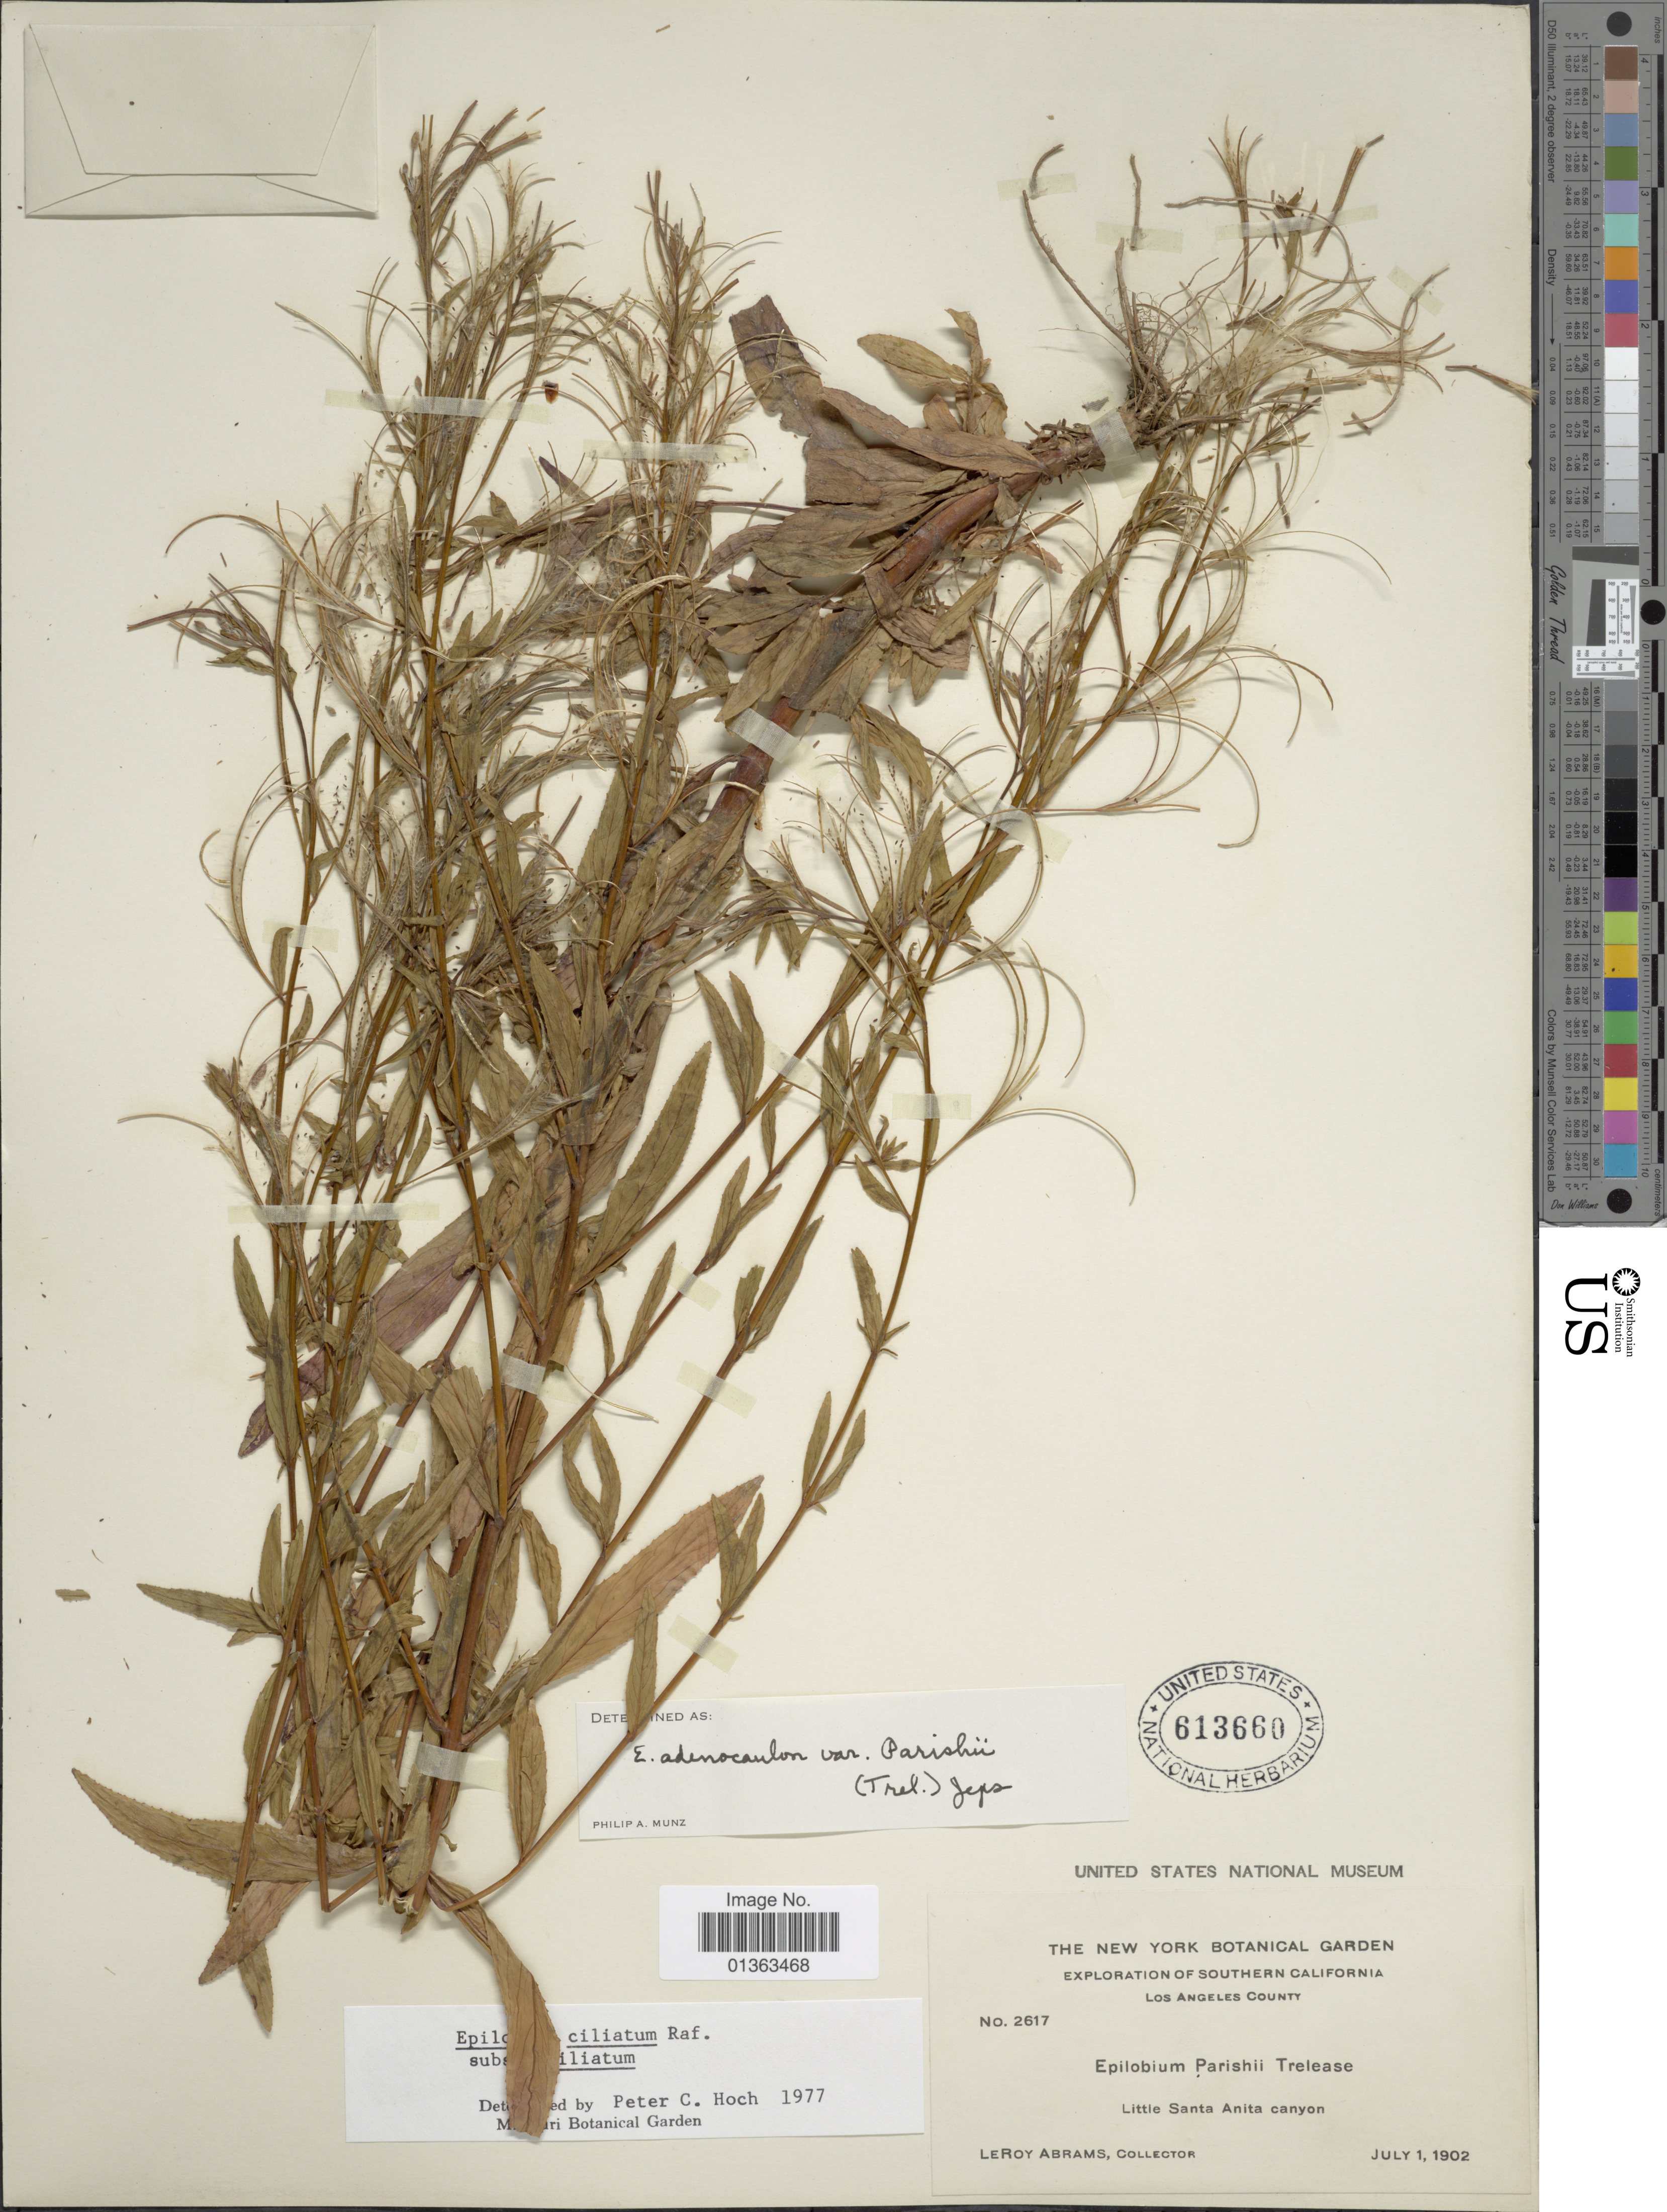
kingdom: Plantae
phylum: Tracheophyta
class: Magnoliopsida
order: Myrtales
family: Onagraceae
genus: Epilobium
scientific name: Epilobium ciliatum subsp. ciliatum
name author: Raf.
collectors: L. Abrams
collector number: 2617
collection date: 1902-07-01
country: United States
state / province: California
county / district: Los Angeles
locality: Southern California. Los Angeles County. Little Santa Anita Canyon.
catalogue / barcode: US 613660